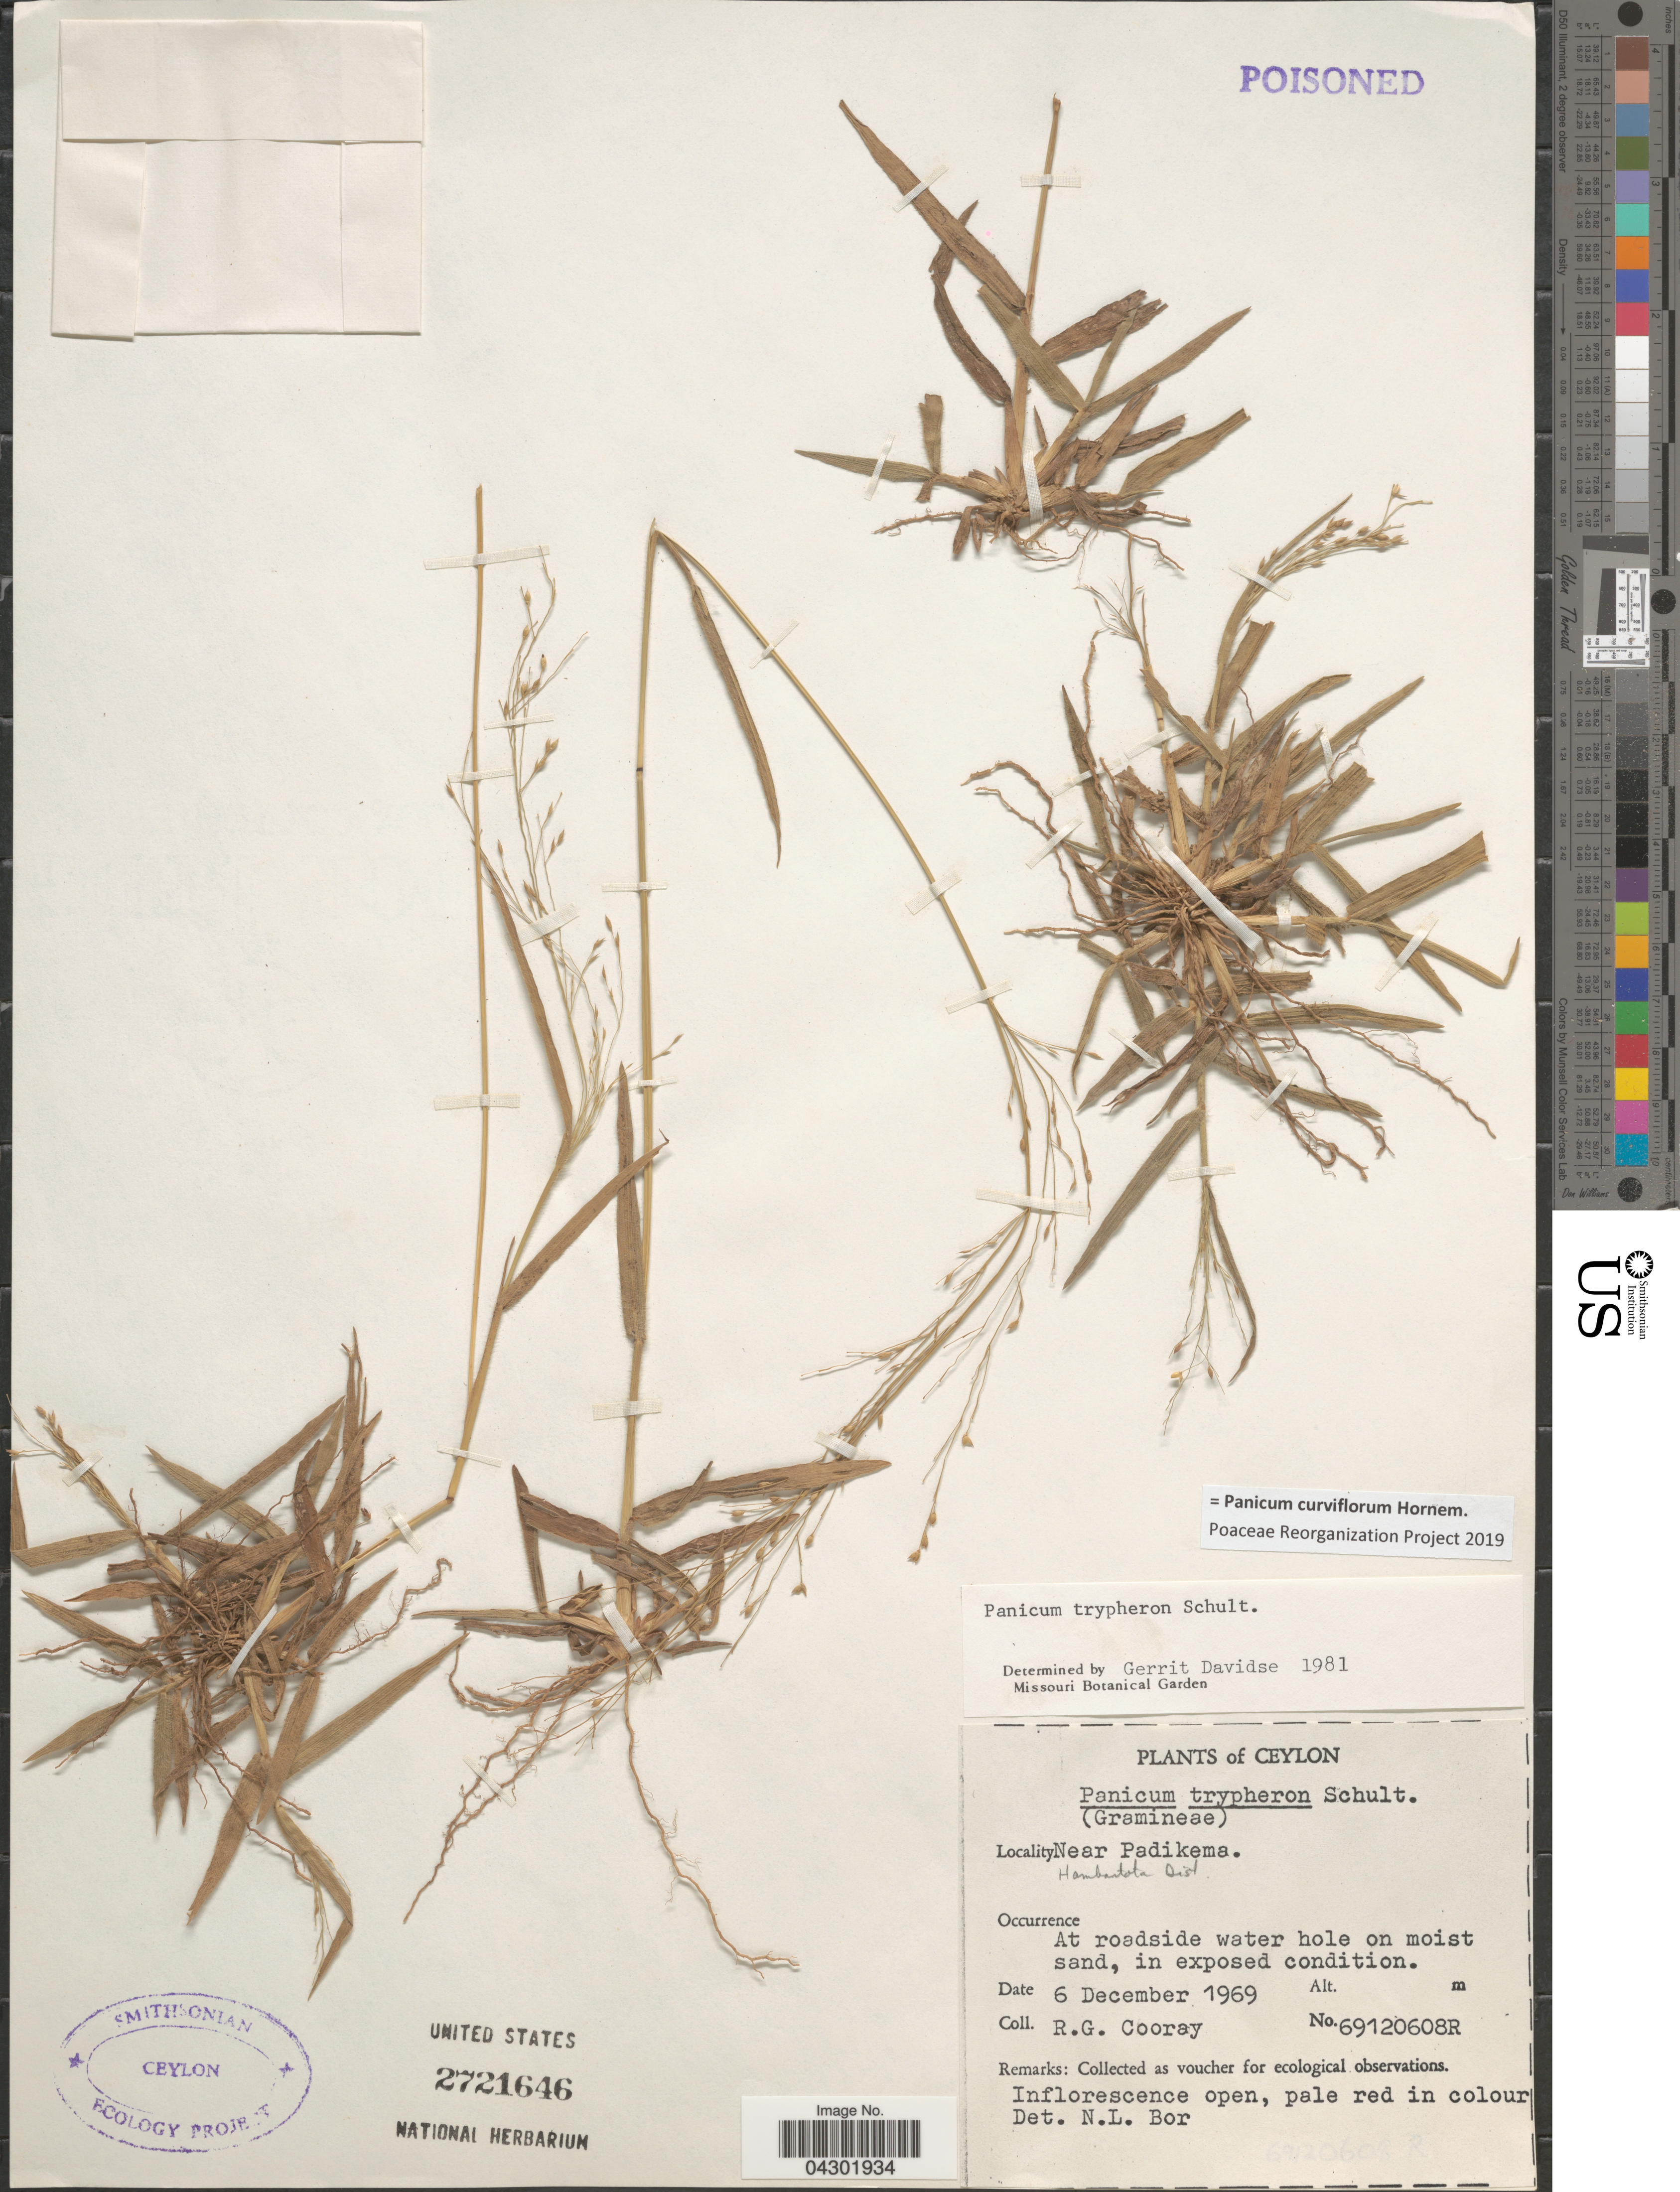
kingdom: Plantae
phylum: Tracheophyta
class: Liliopsida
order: Poales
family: Poaceae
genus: Panicum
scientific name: Panicum curviflorum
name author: Hornem.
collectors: R. Cooray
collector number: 69120608R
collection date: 1969-12-06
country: Sri Lanka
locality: Ceylon. Near Padikema. Hambantota Dist. At roadside water hole on moist sand, in exposed condition.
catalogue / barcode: US 2721646